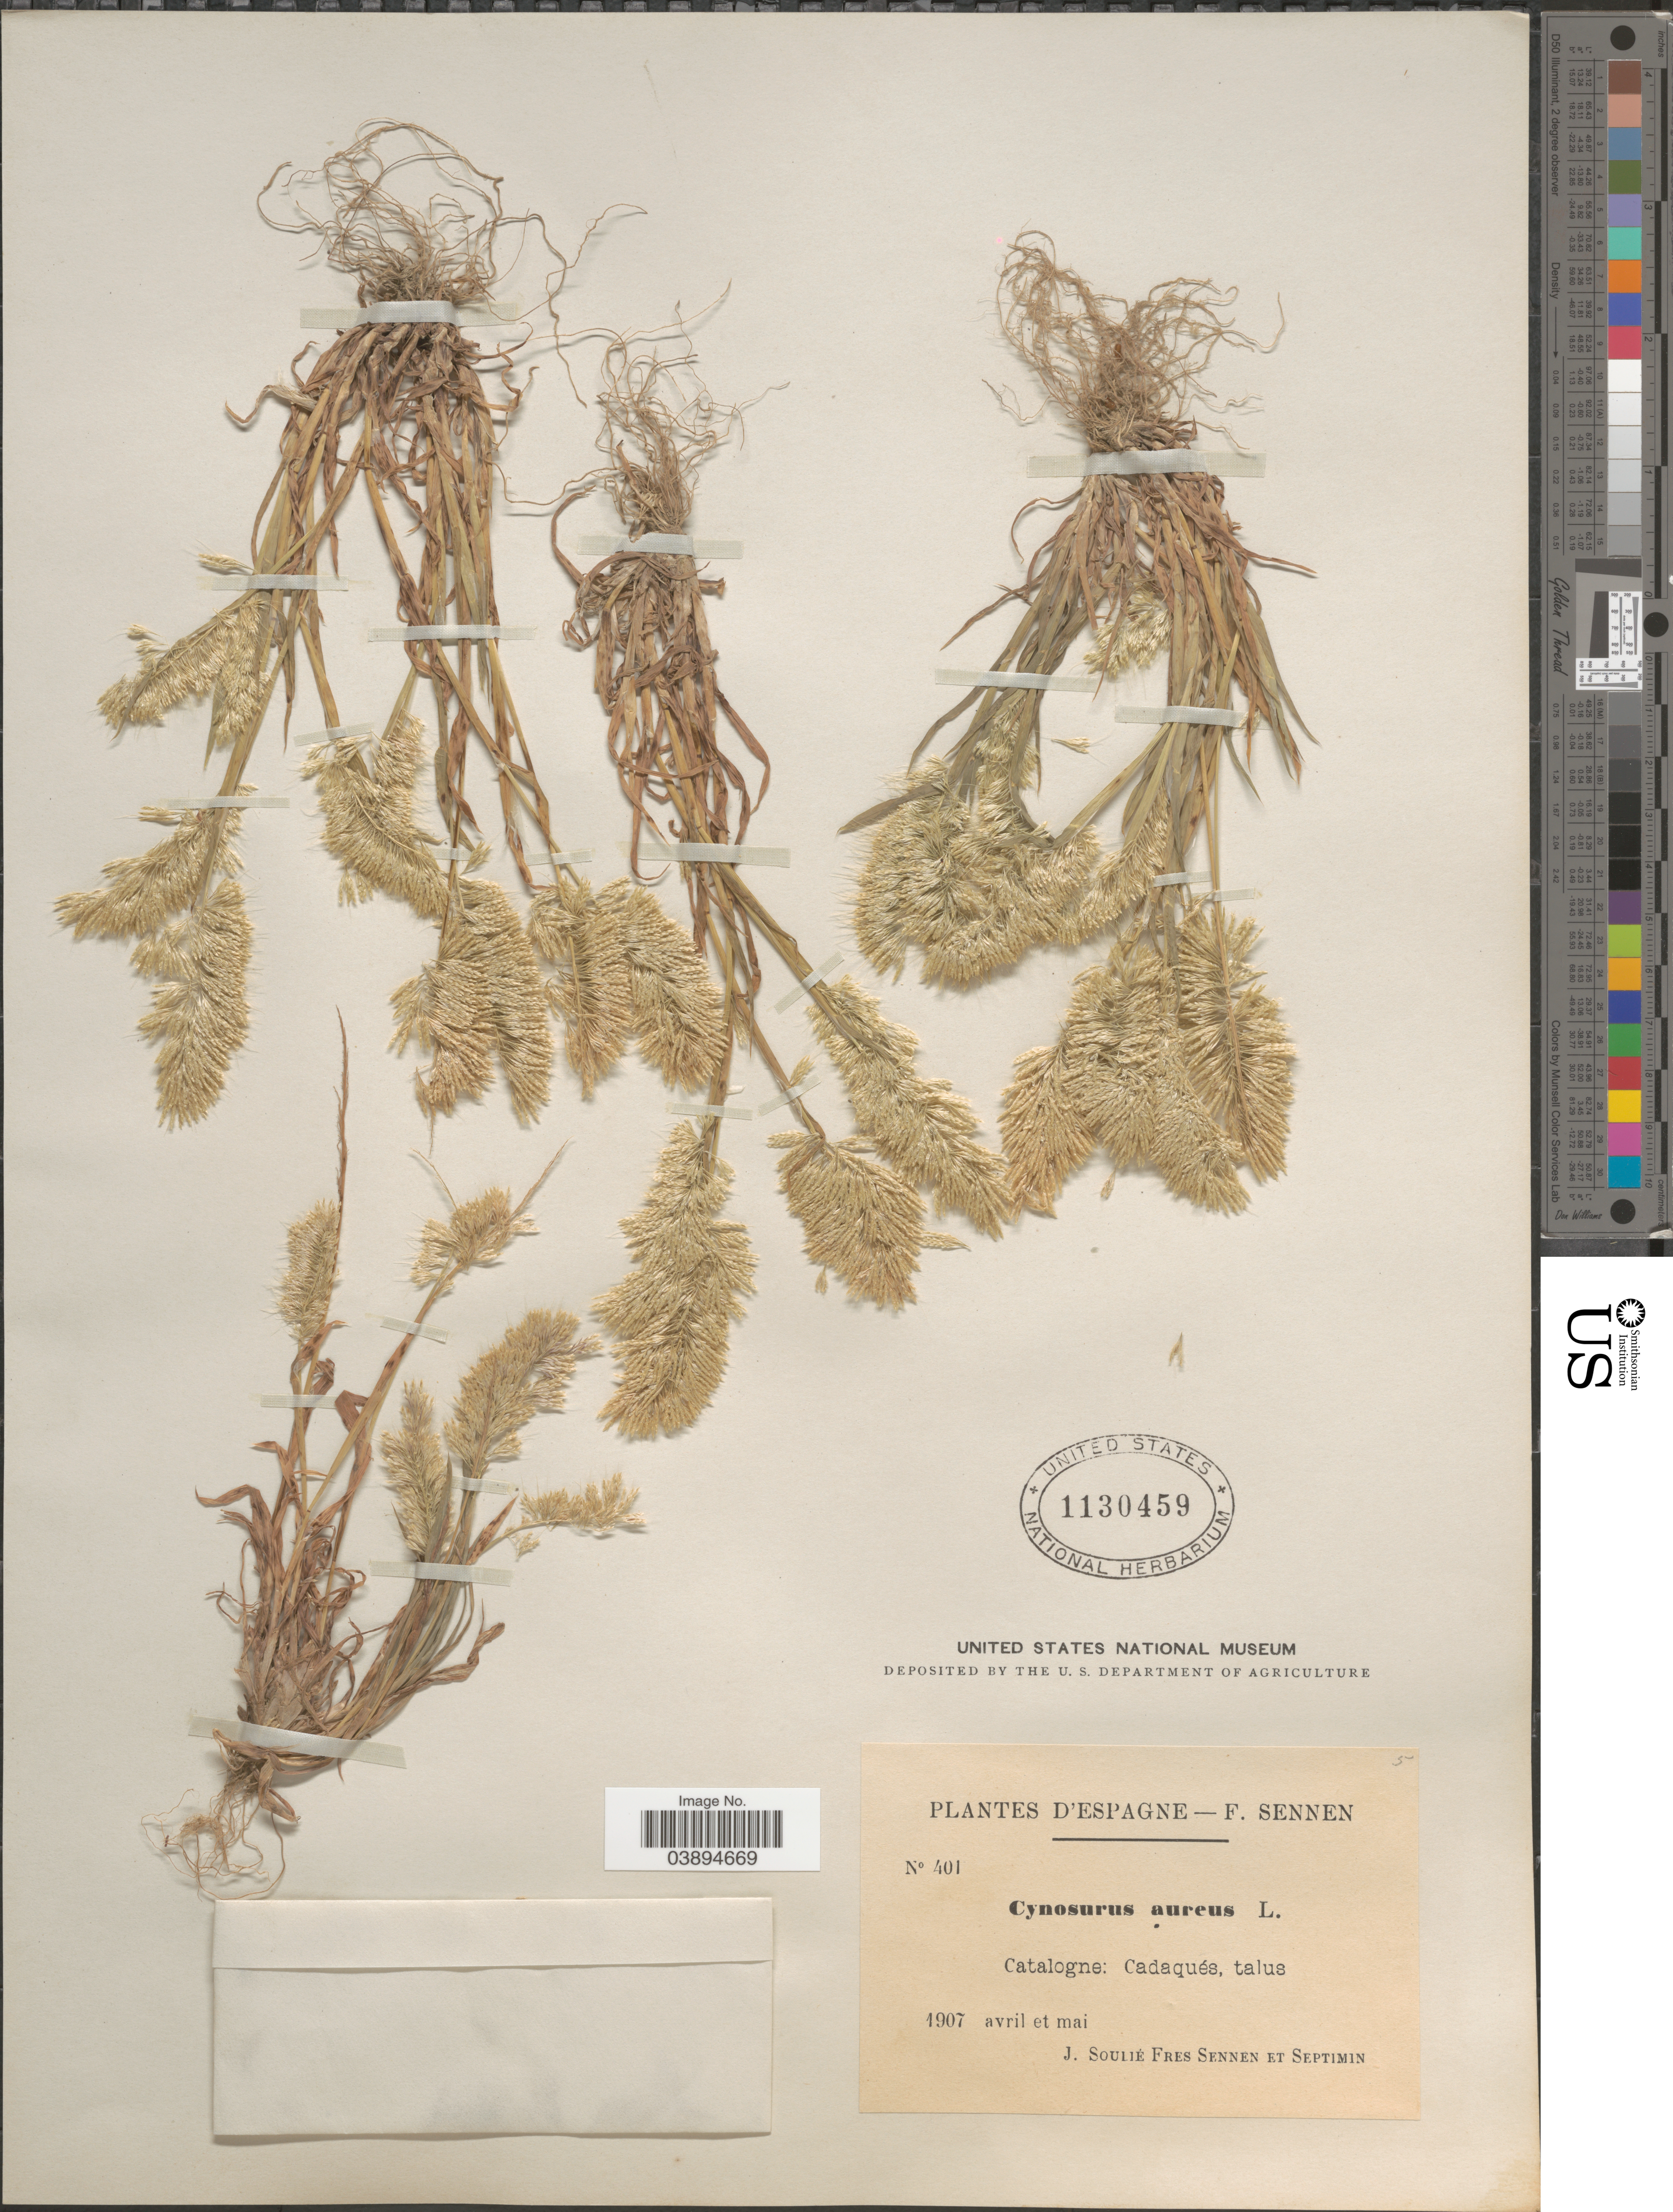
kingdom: Plantae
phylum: Tracheophyta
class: Liliopsida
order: Poales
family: Poaceae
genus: Lamarckia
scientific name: Lamarckia aurea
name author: (L.) Moench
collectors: E. Sennen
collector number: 401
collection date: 1907-04/1907-05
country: Spain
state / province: Catalunya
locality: D'Espagne. Catalogne: Cadaqués, talue.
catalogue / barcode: US 1130459